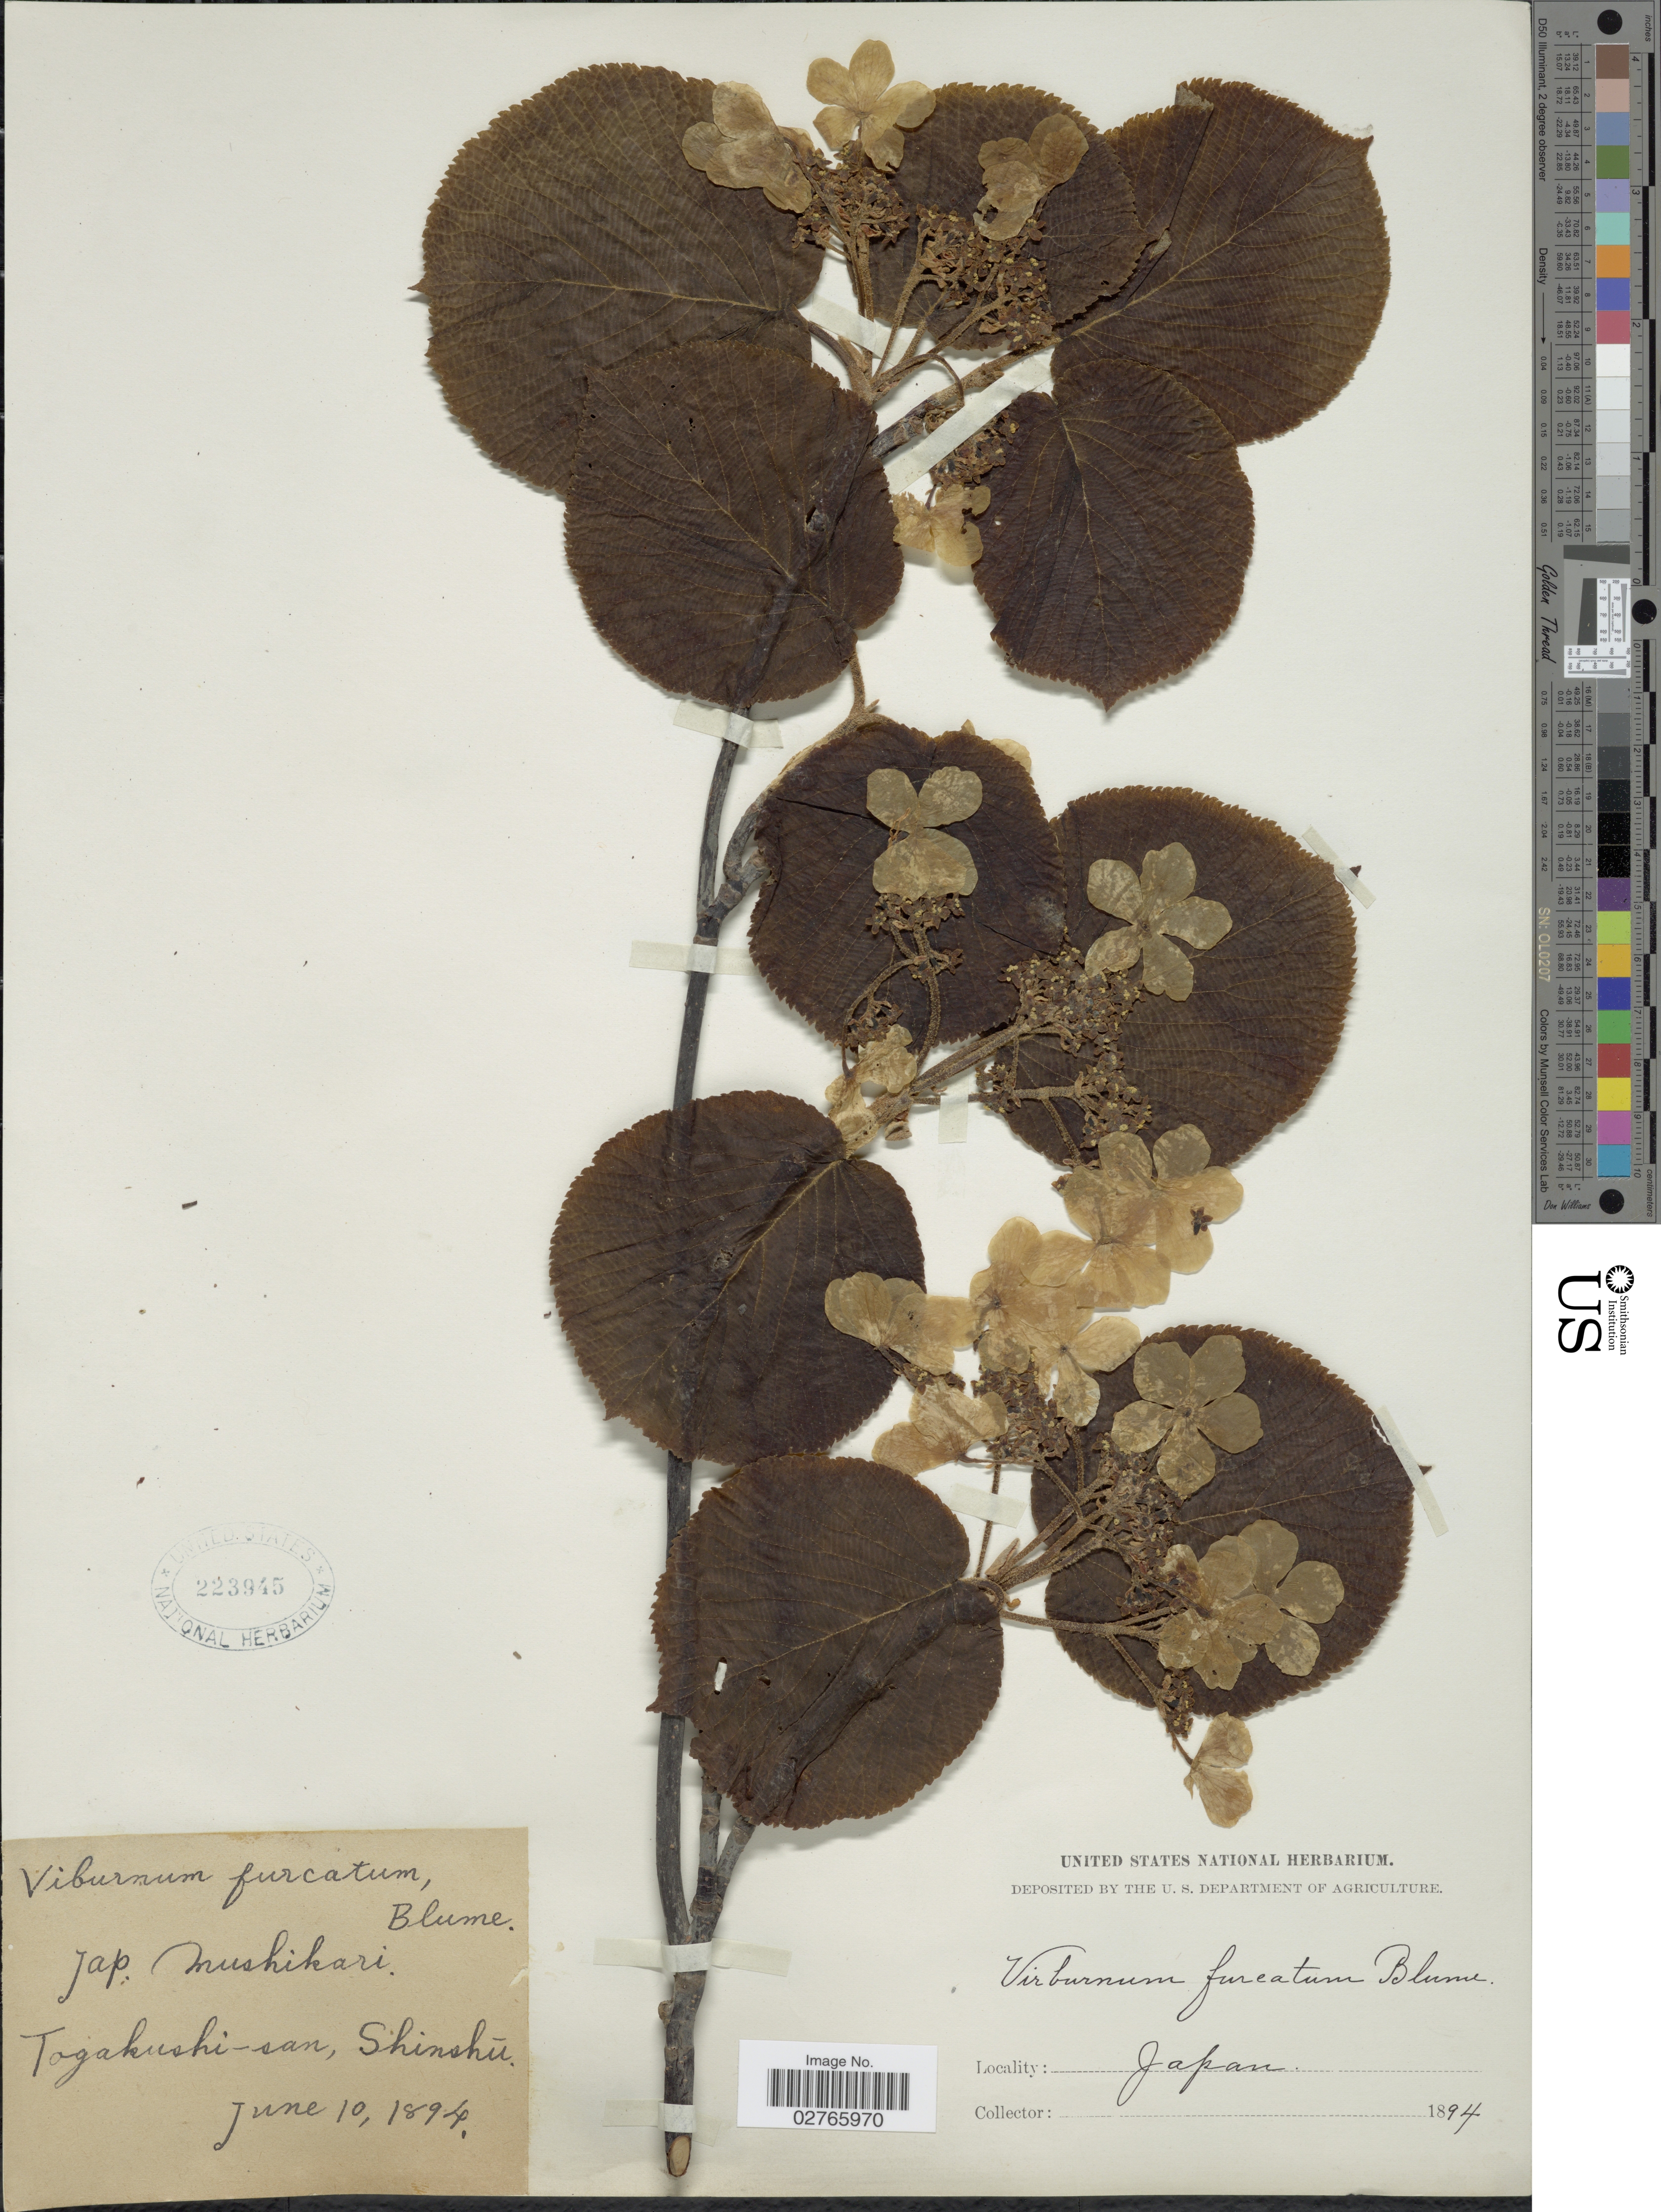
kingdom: Plantae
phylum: Tracheophyta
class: Magnoliopsida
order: Dipsacales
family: Viburnaceae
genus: Viburnum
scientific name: Viburnum furcatum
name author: Blume ex Maxim.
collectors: ex herb. U. S. Department of Agriculture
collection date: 1894-08-10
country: Japan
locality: Togakushi-san, Shinshu.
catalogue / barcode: US 223945